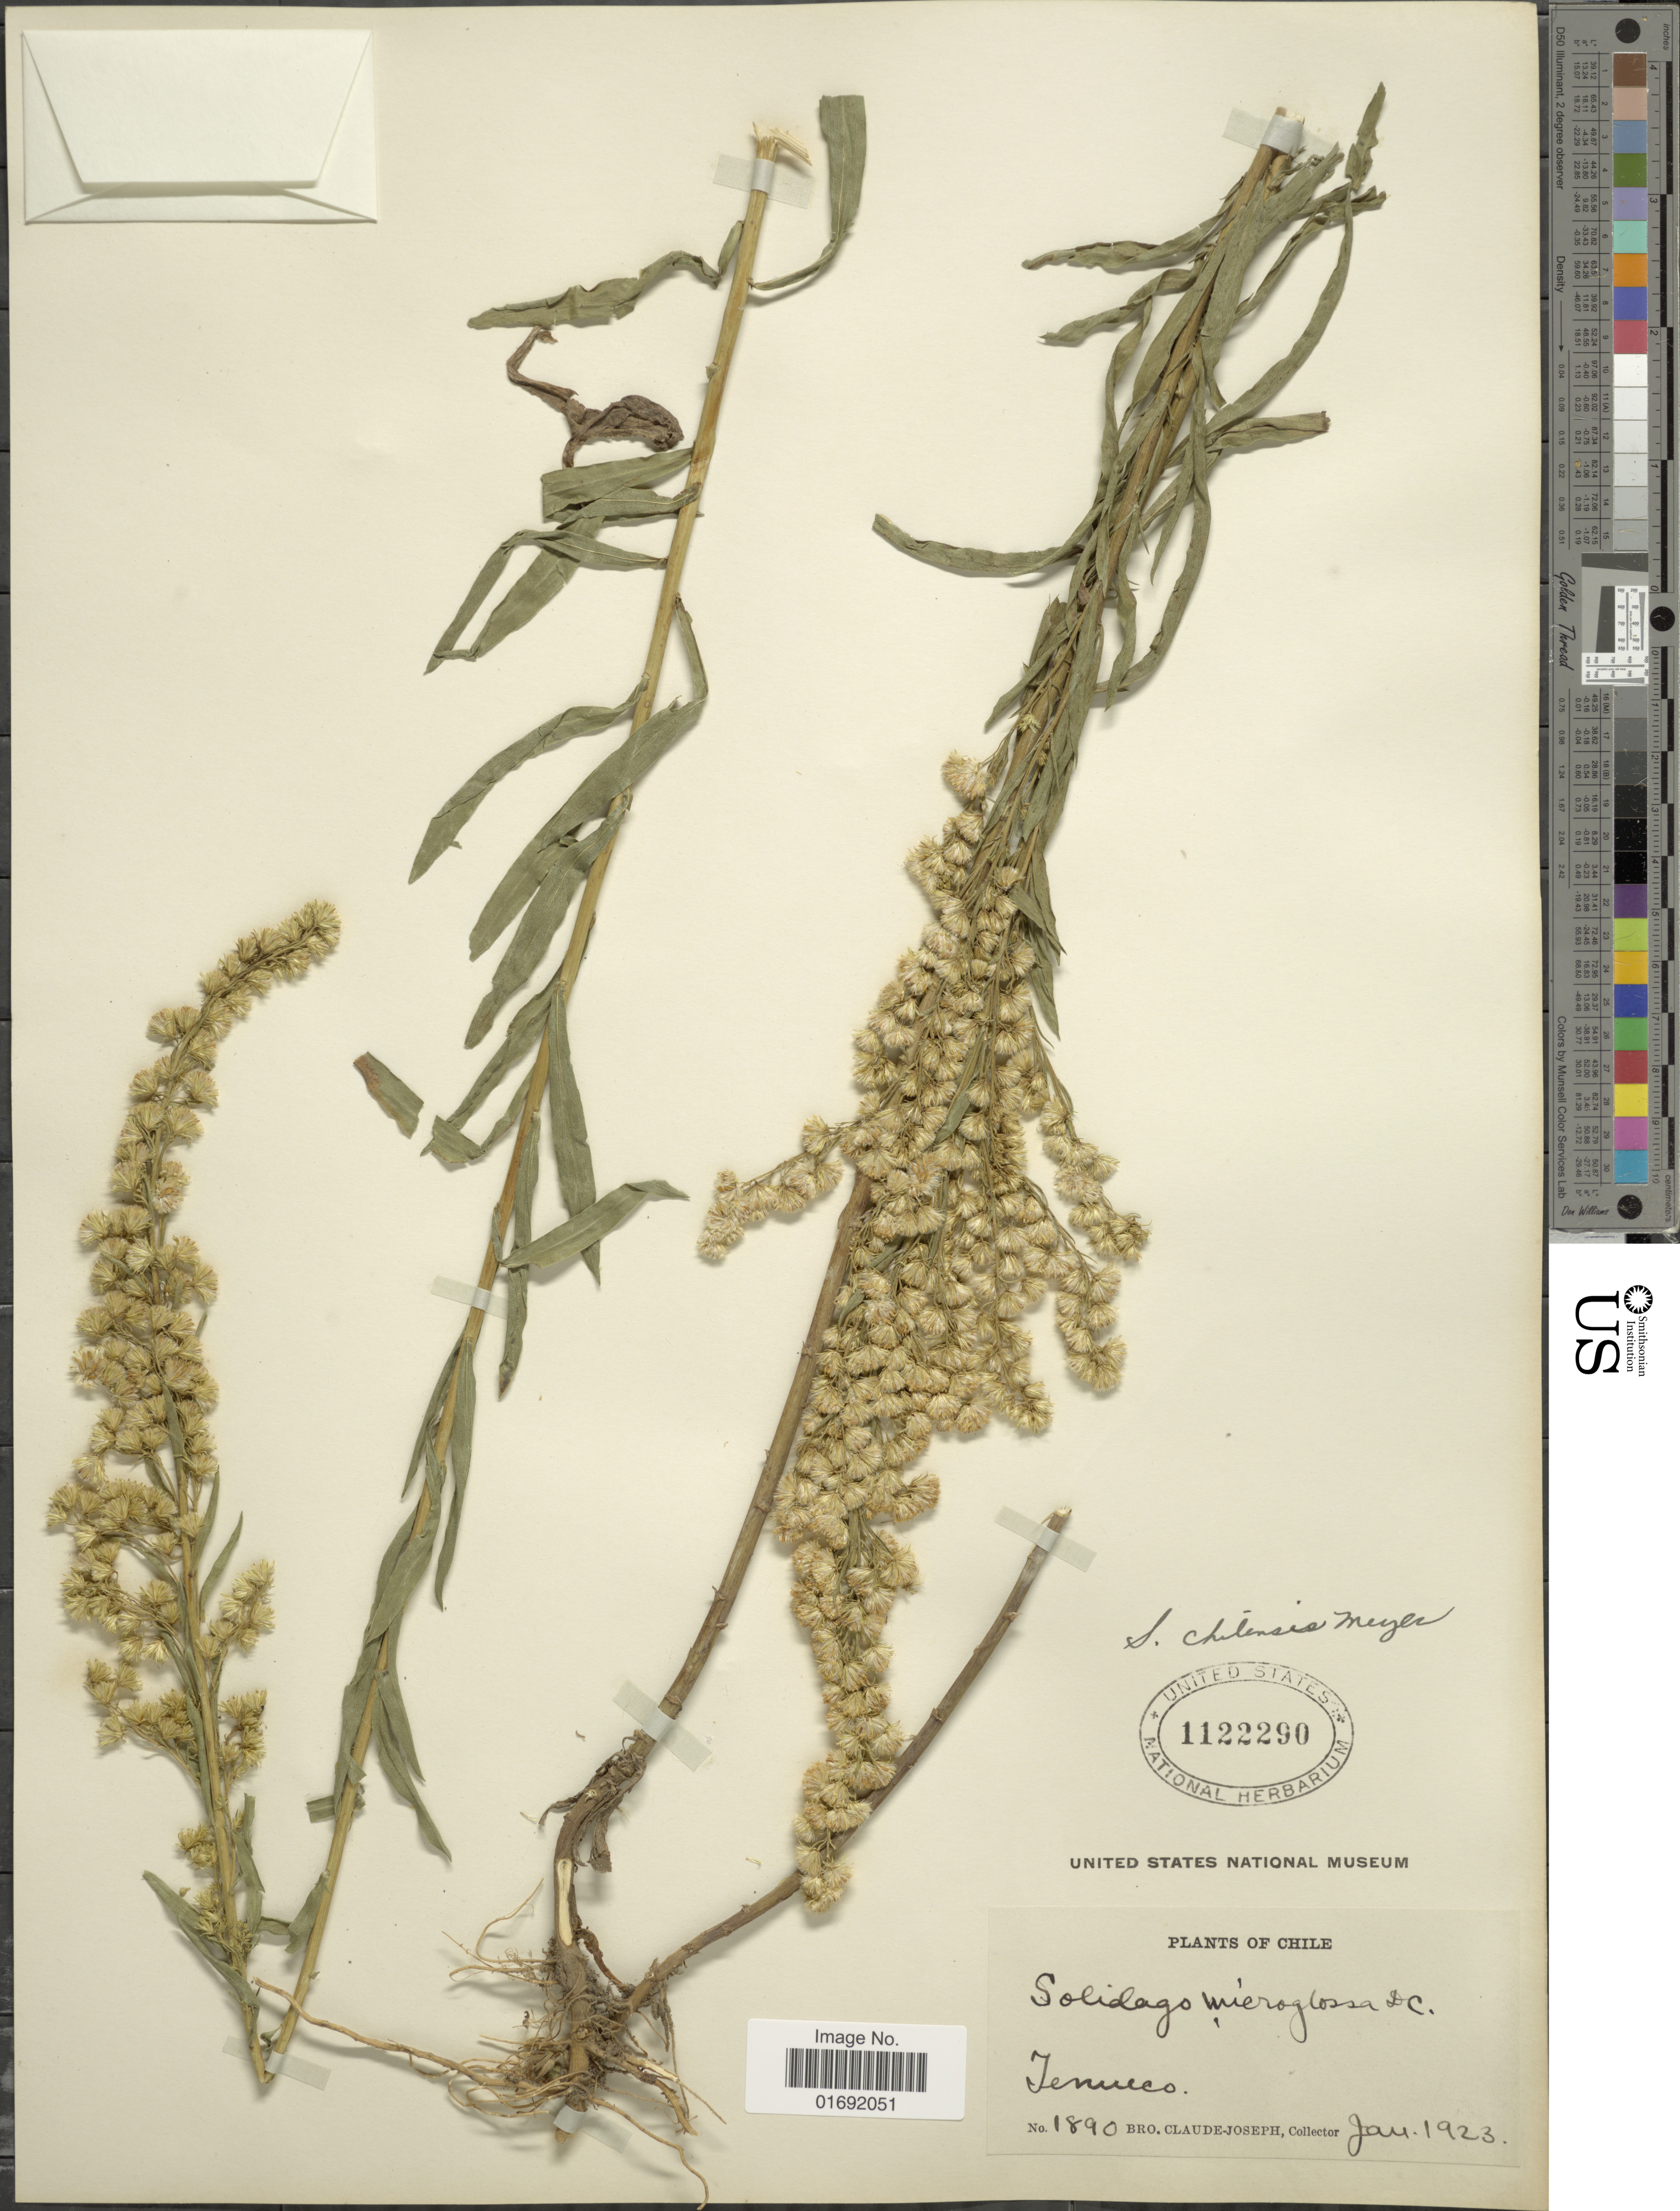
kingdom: Plantae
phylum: Tracheophyta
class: Magnoliopsida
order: Asterales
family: Asteraceae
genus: Solidago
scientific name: Solidago chilensis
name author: Meyen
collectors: Bro. Claude-Joseph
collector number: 1890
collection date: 1923-01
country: Chile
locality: Temuco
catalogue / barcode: US 1122290